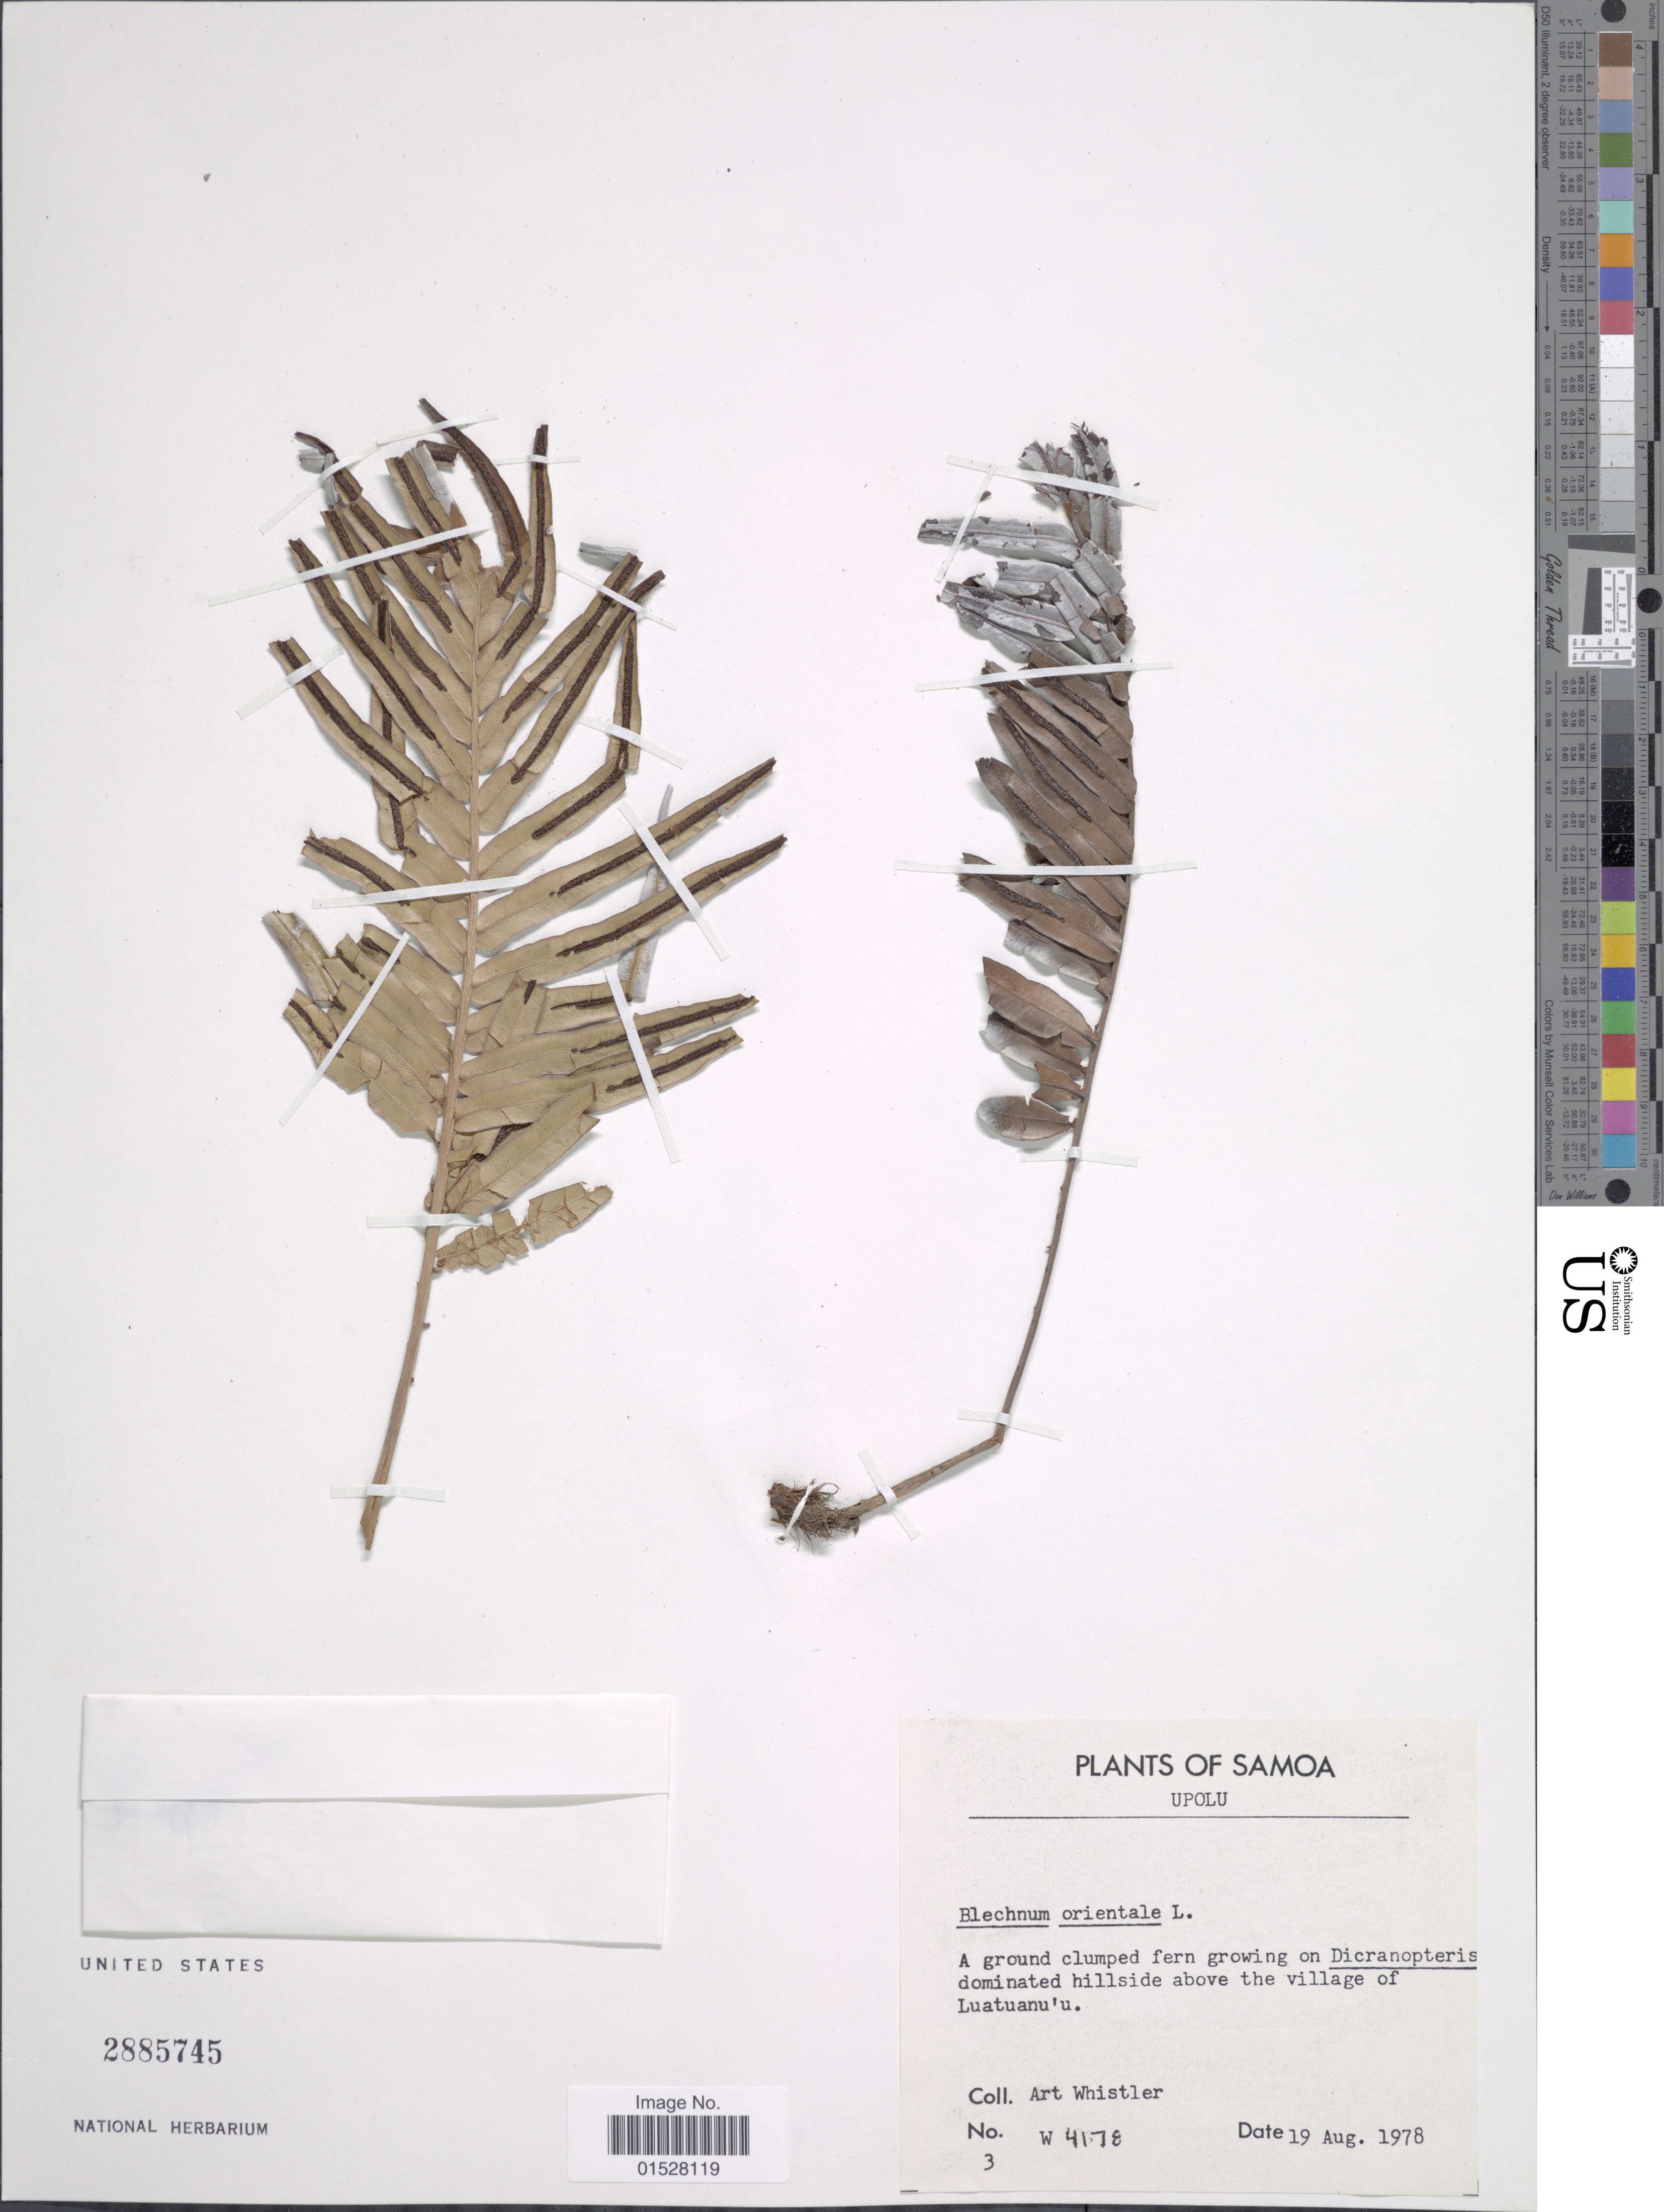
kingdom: Plantae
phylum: Tracheophyta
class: Polypodiopsida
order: Polypodiales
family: Blechnaceae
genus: Blechnum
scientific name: Blechnum orientale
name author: L.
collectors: A. Whistler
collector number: W 4178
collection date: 1978-08-19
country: Samoa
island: Upolu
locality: above the village of Luatuanu'u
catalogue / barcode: US 2885745